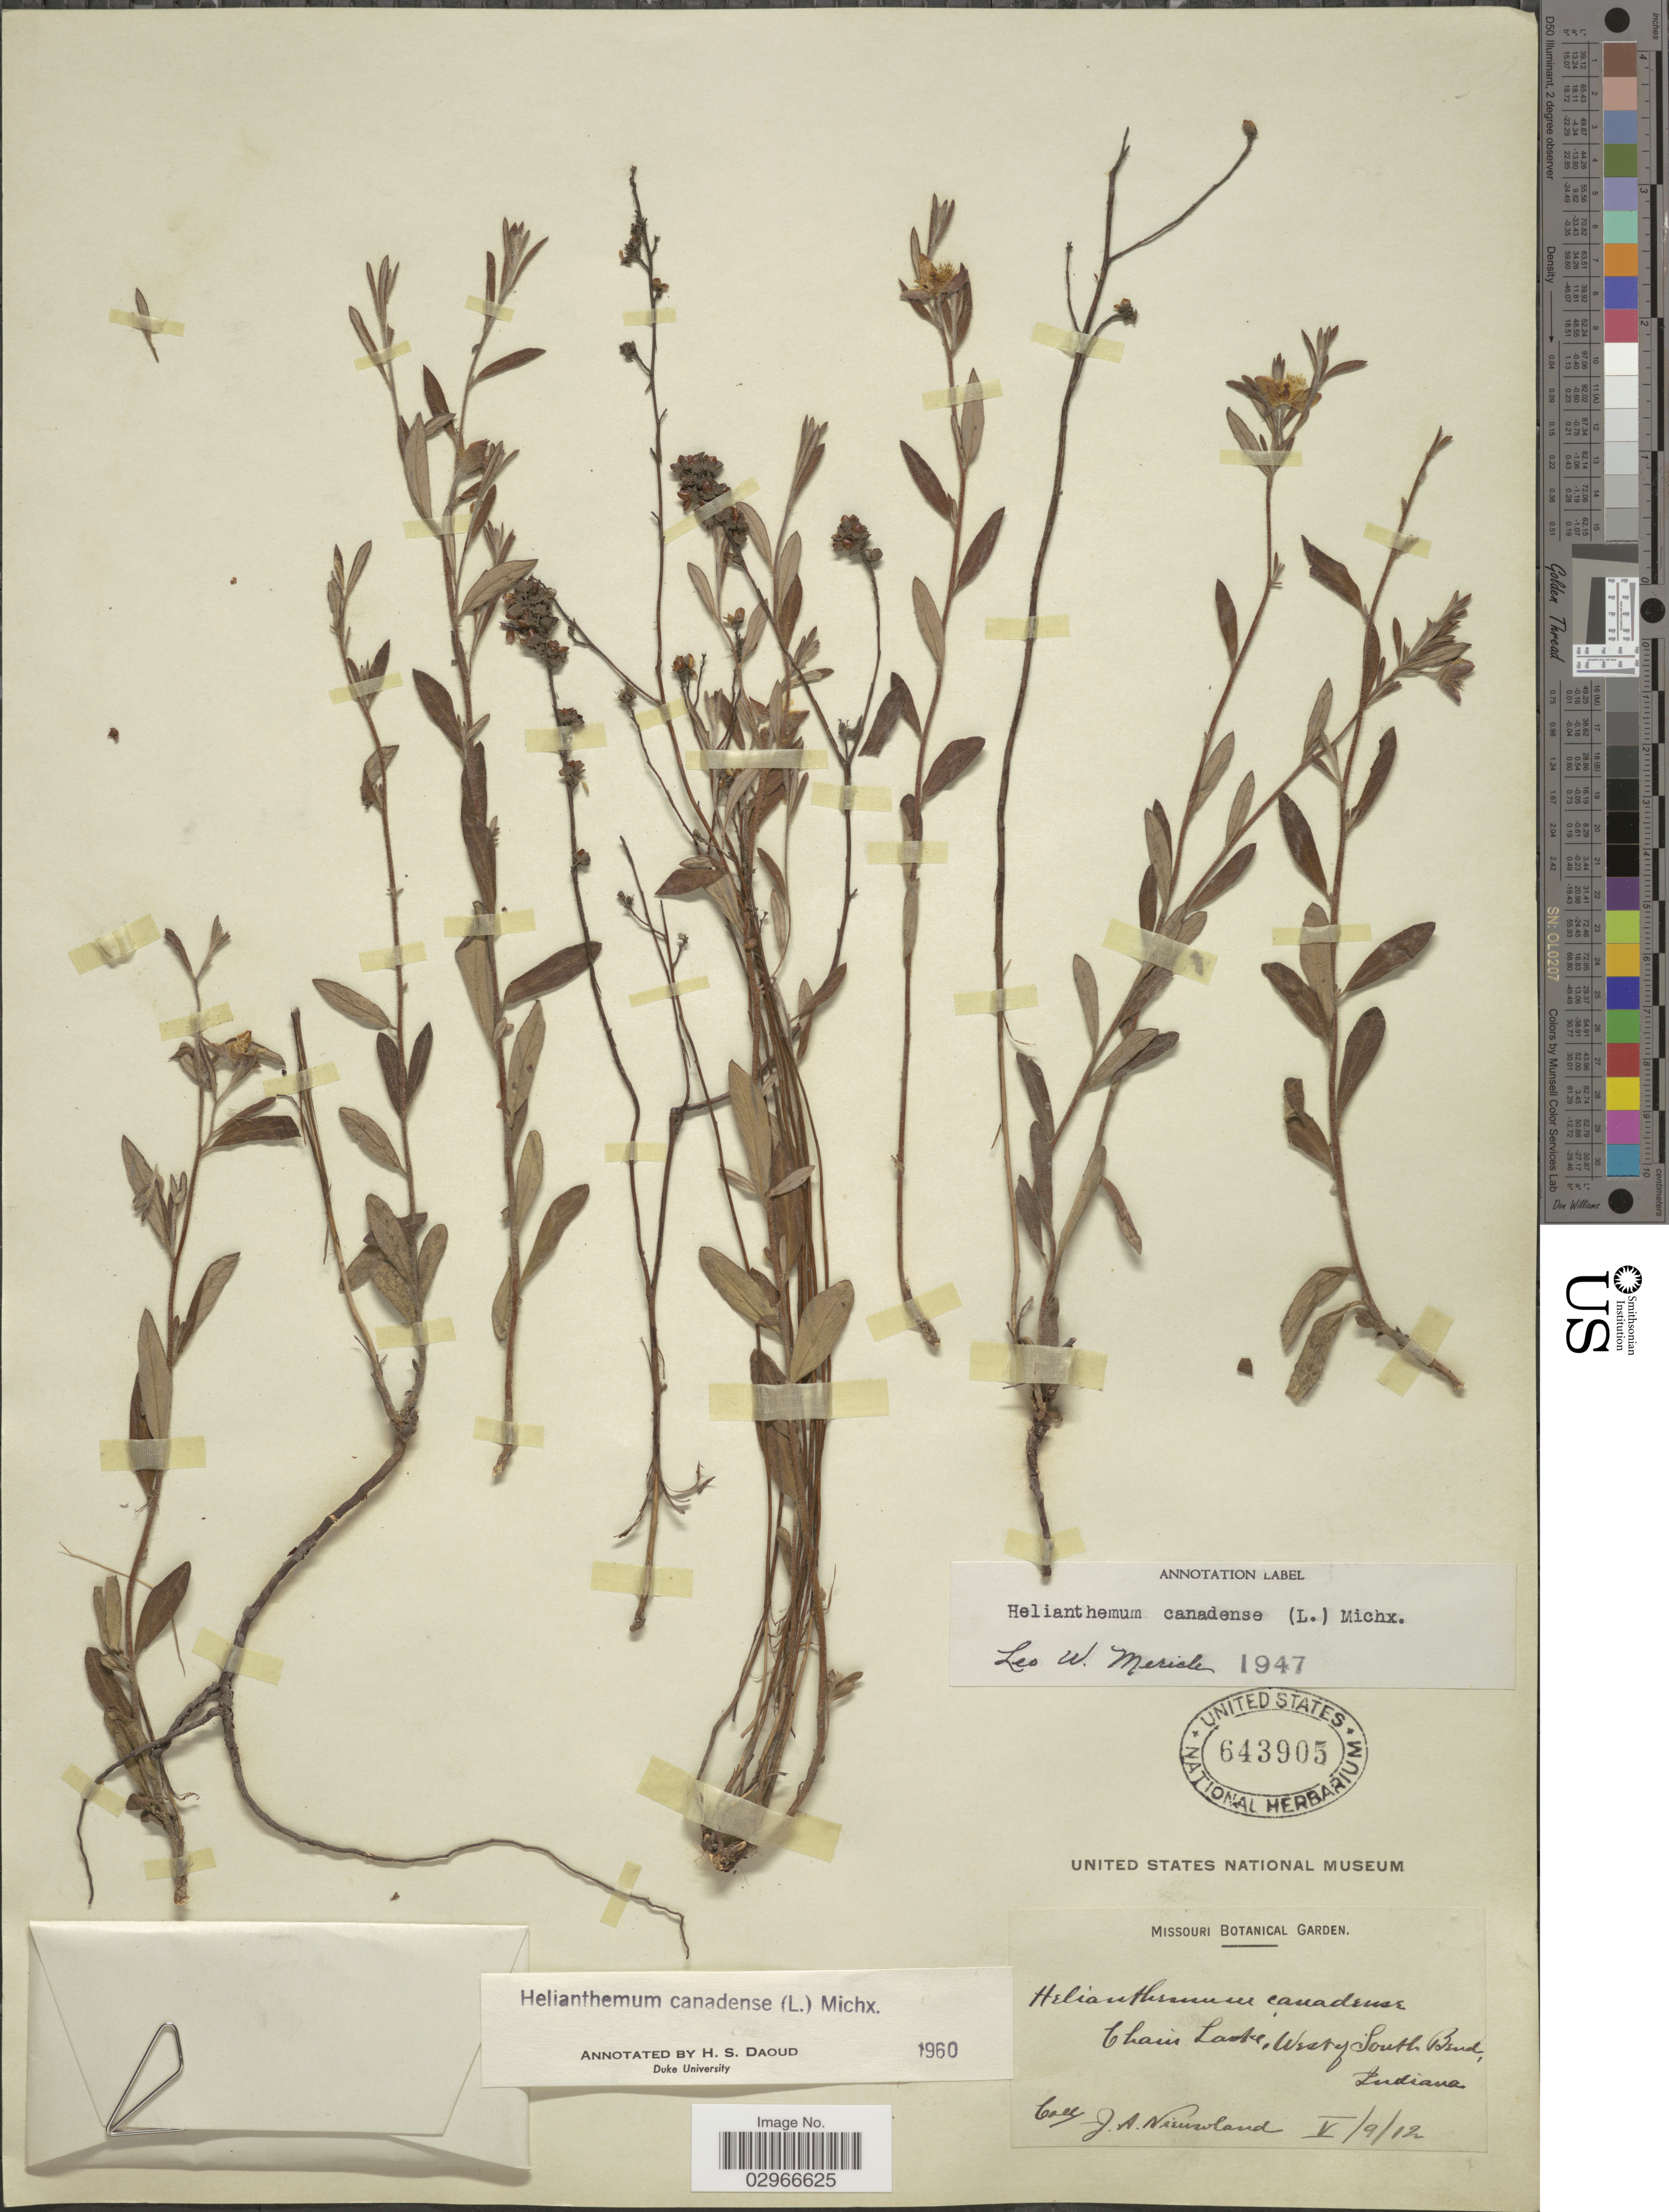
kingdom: Plantae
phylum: Tracheophyta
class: Magnoliopsida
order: Malvales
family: Cistaceae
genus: Helianthemum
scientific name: Helianthemum canadense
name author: (L.) Michx.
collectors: J. A. Nieuwland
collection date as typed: Transcribed d/m/y: 9/5/12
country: United States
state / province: Indiana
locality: Chain Lake, West of South Bend.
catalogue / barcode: US 643905